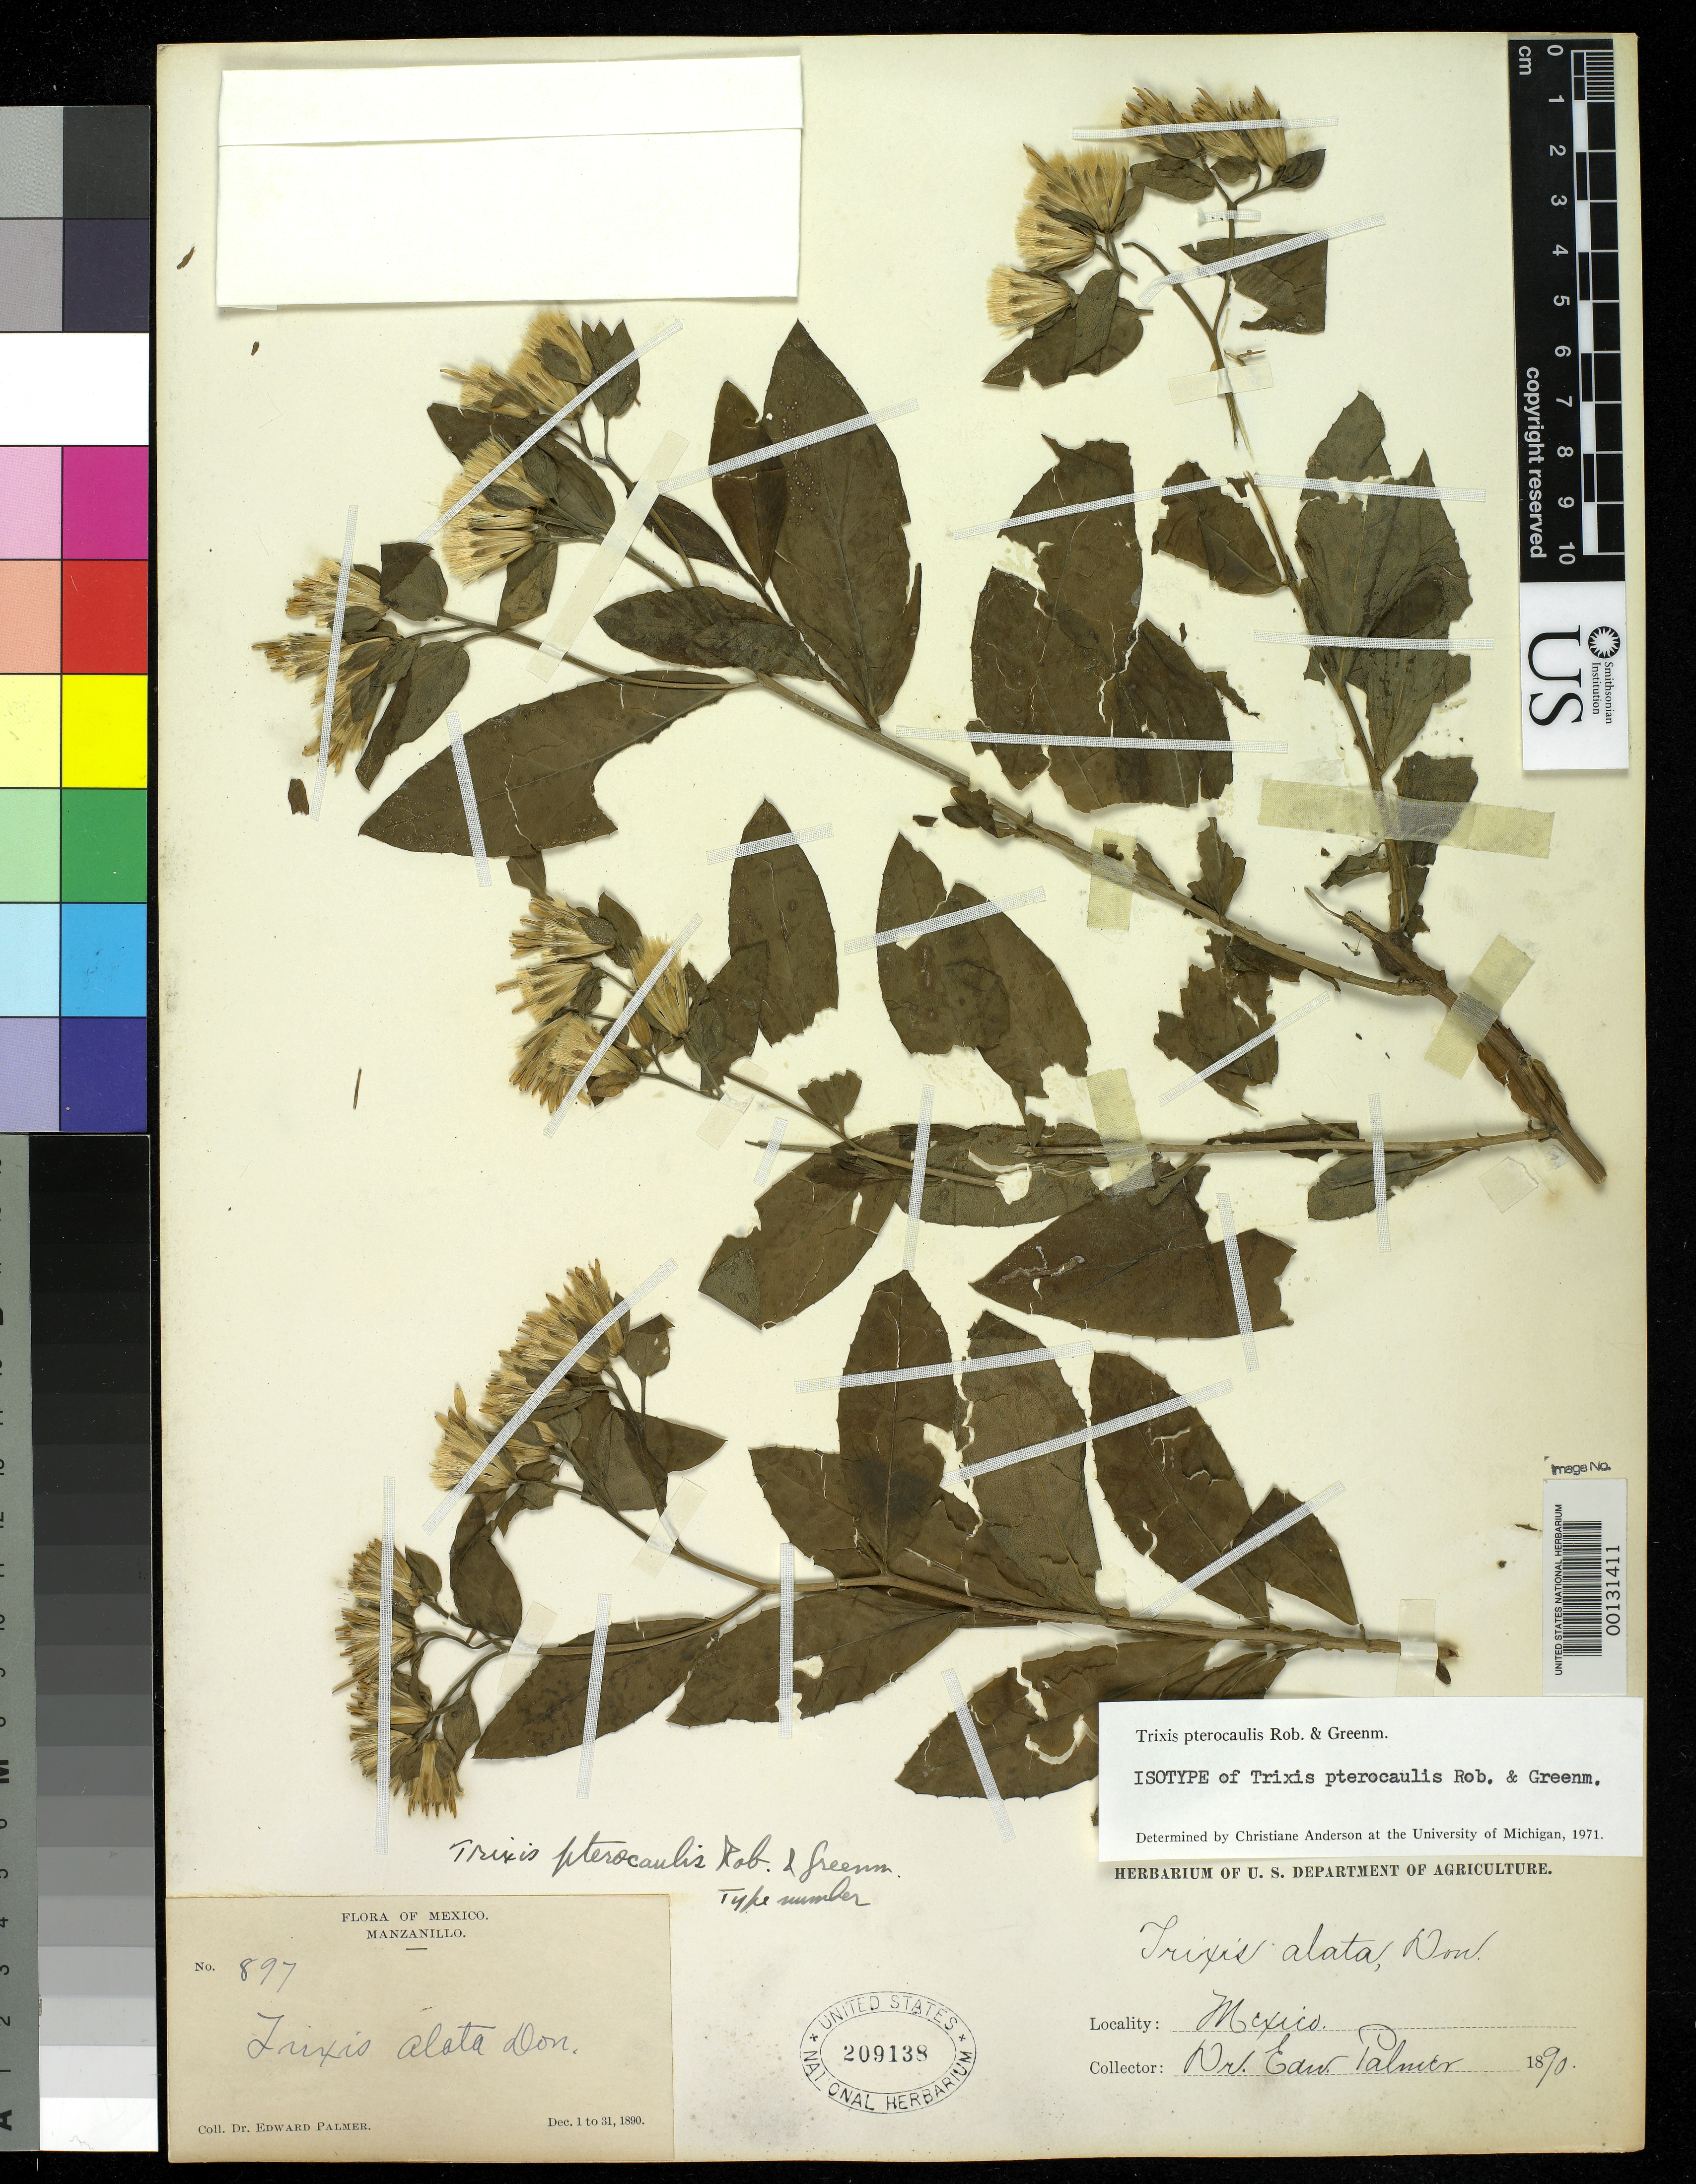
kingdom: Plantae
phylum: Tracheophyta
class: Magnoliopsida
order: Asterales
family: Asteraceae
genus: Trixis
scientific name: Trixis pterocaulis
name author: B.L. Rob. & Greenm.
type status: Isotype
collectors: E. Palmer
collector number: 897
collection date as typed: Dec 1890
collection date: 1890-12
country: Mexico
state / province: Colima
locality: Manzanillo.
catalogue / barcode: US 209138